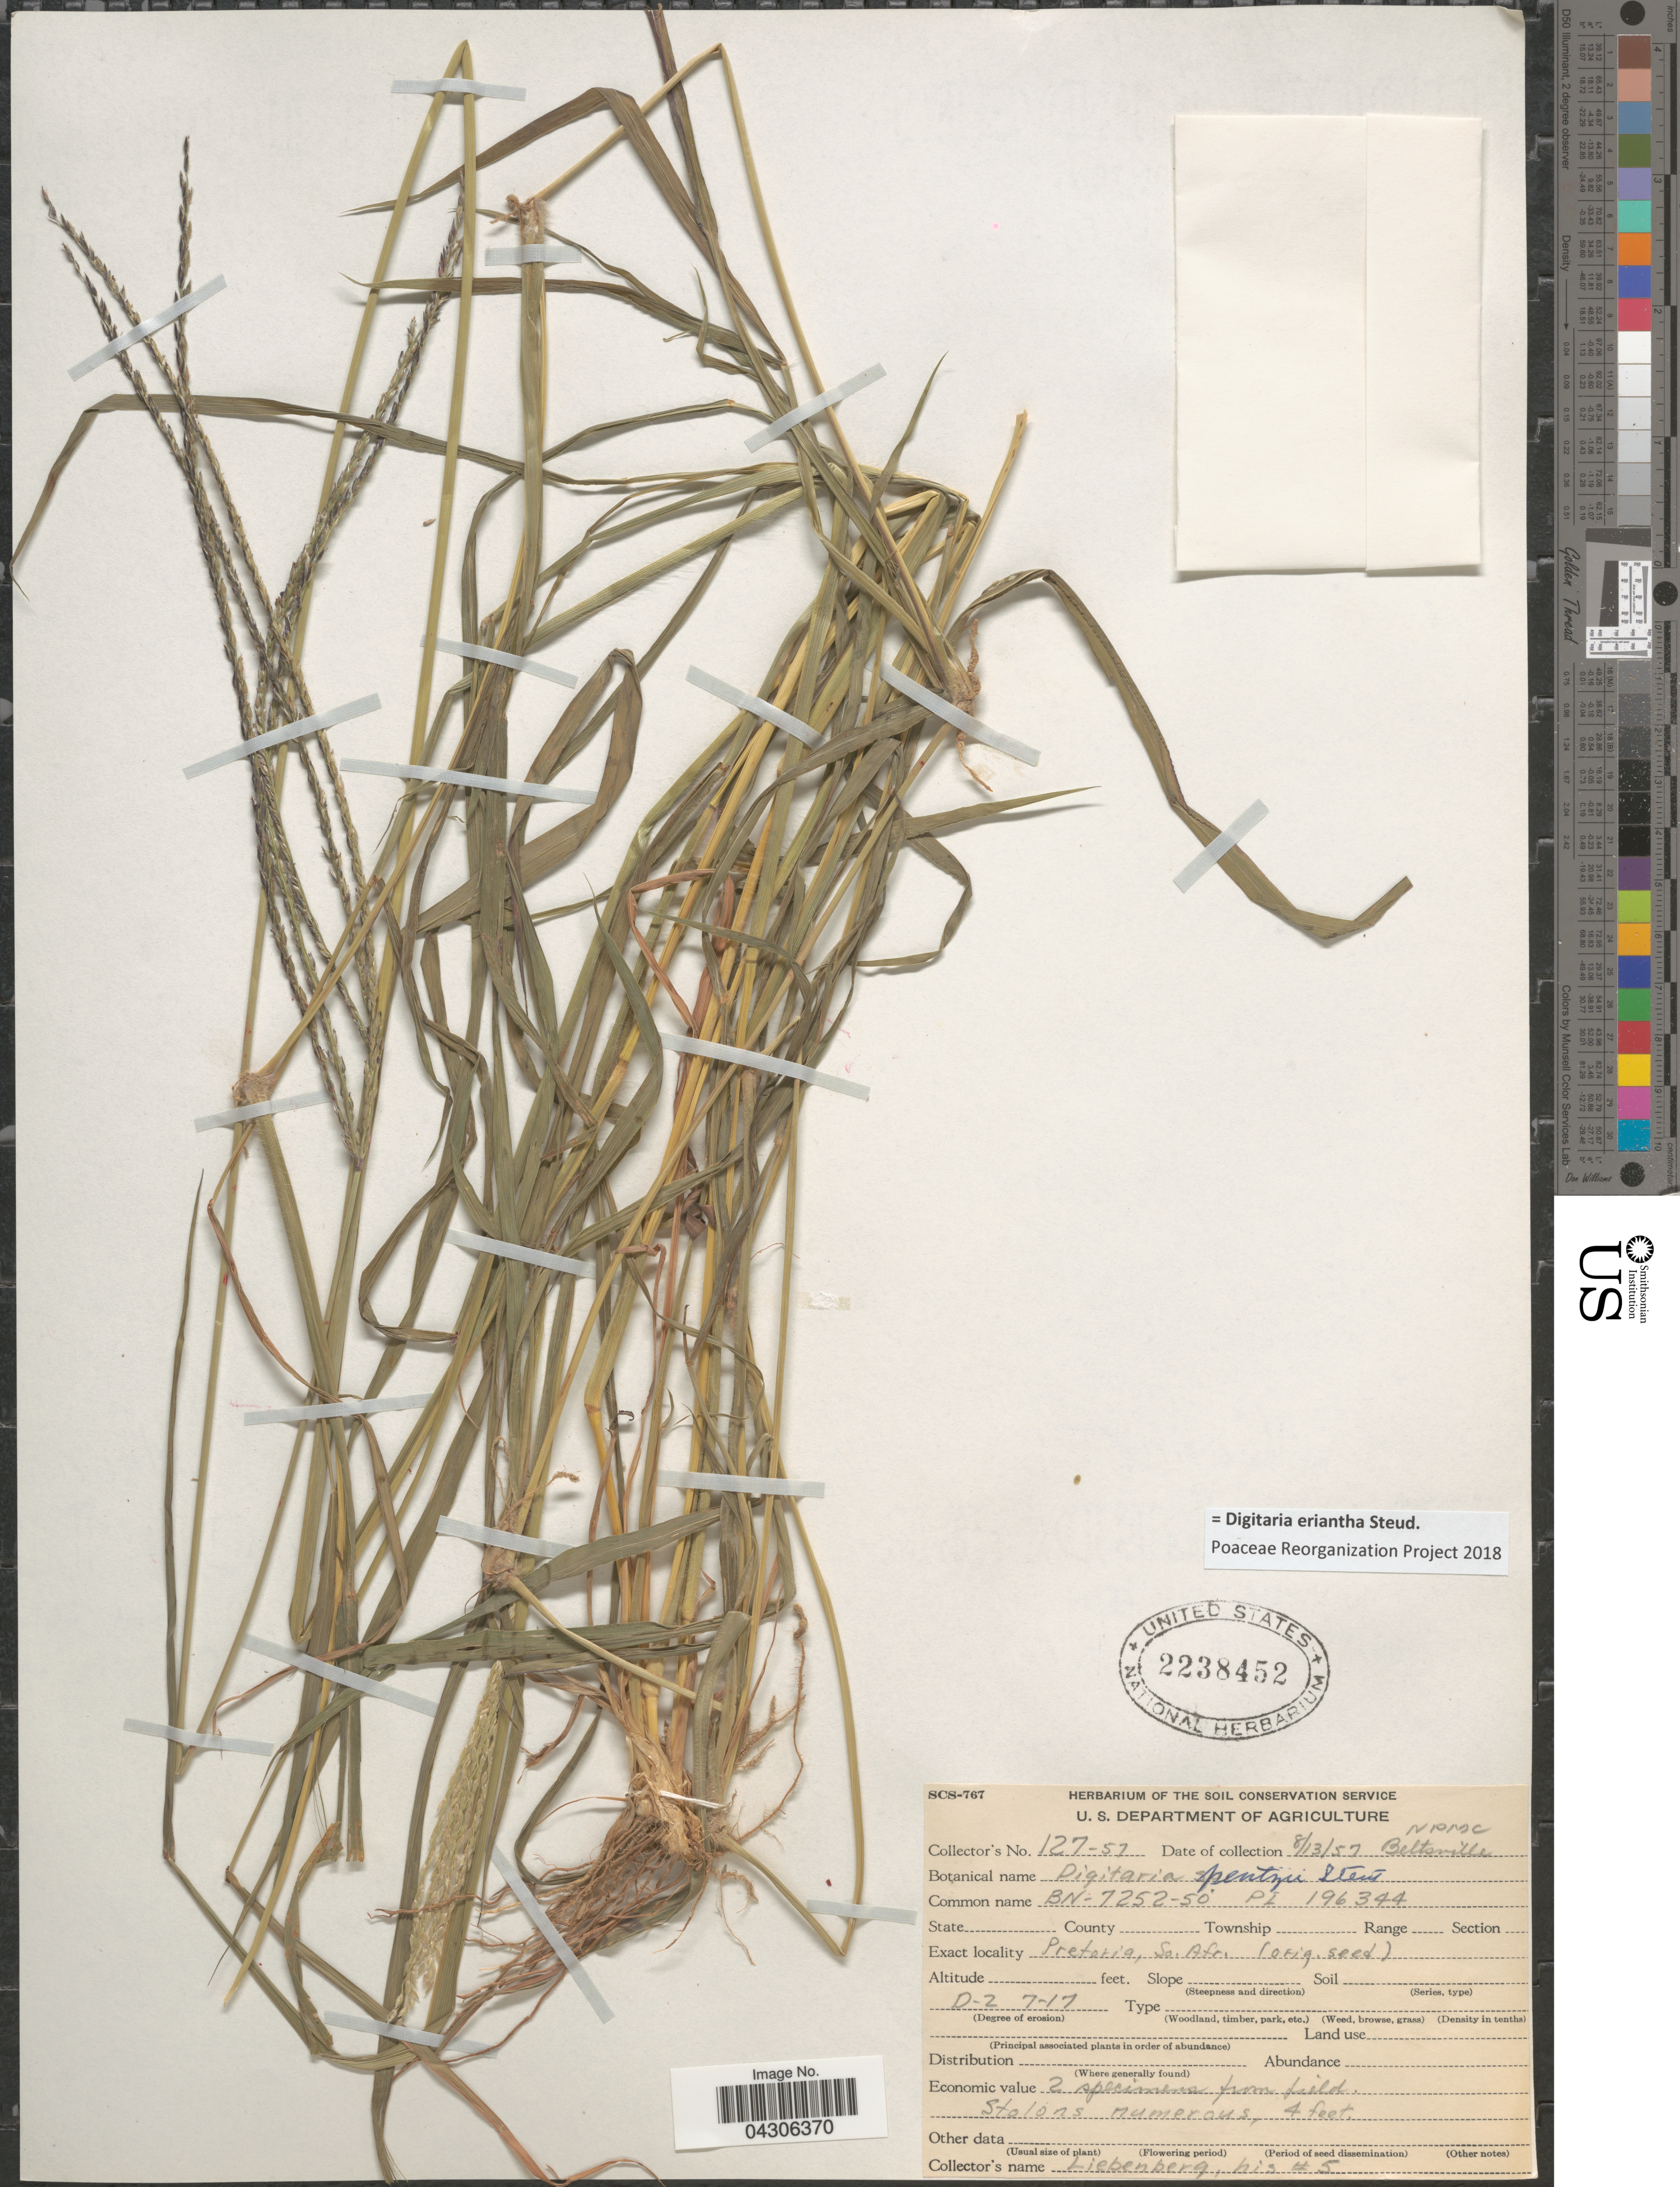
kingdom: Plantae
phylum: Tracheophyta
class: Liliopsida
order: Poales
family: Poaceae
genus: Digitaria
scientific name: Digitaria eriantha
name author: Steud.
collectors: -. Liebenberg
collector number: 5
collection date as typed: Transcribed d/m/y: 13/8/57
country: United States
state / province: Maryland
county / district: Prince George's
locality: NPMC Beltsville.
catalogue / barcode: US 2238452